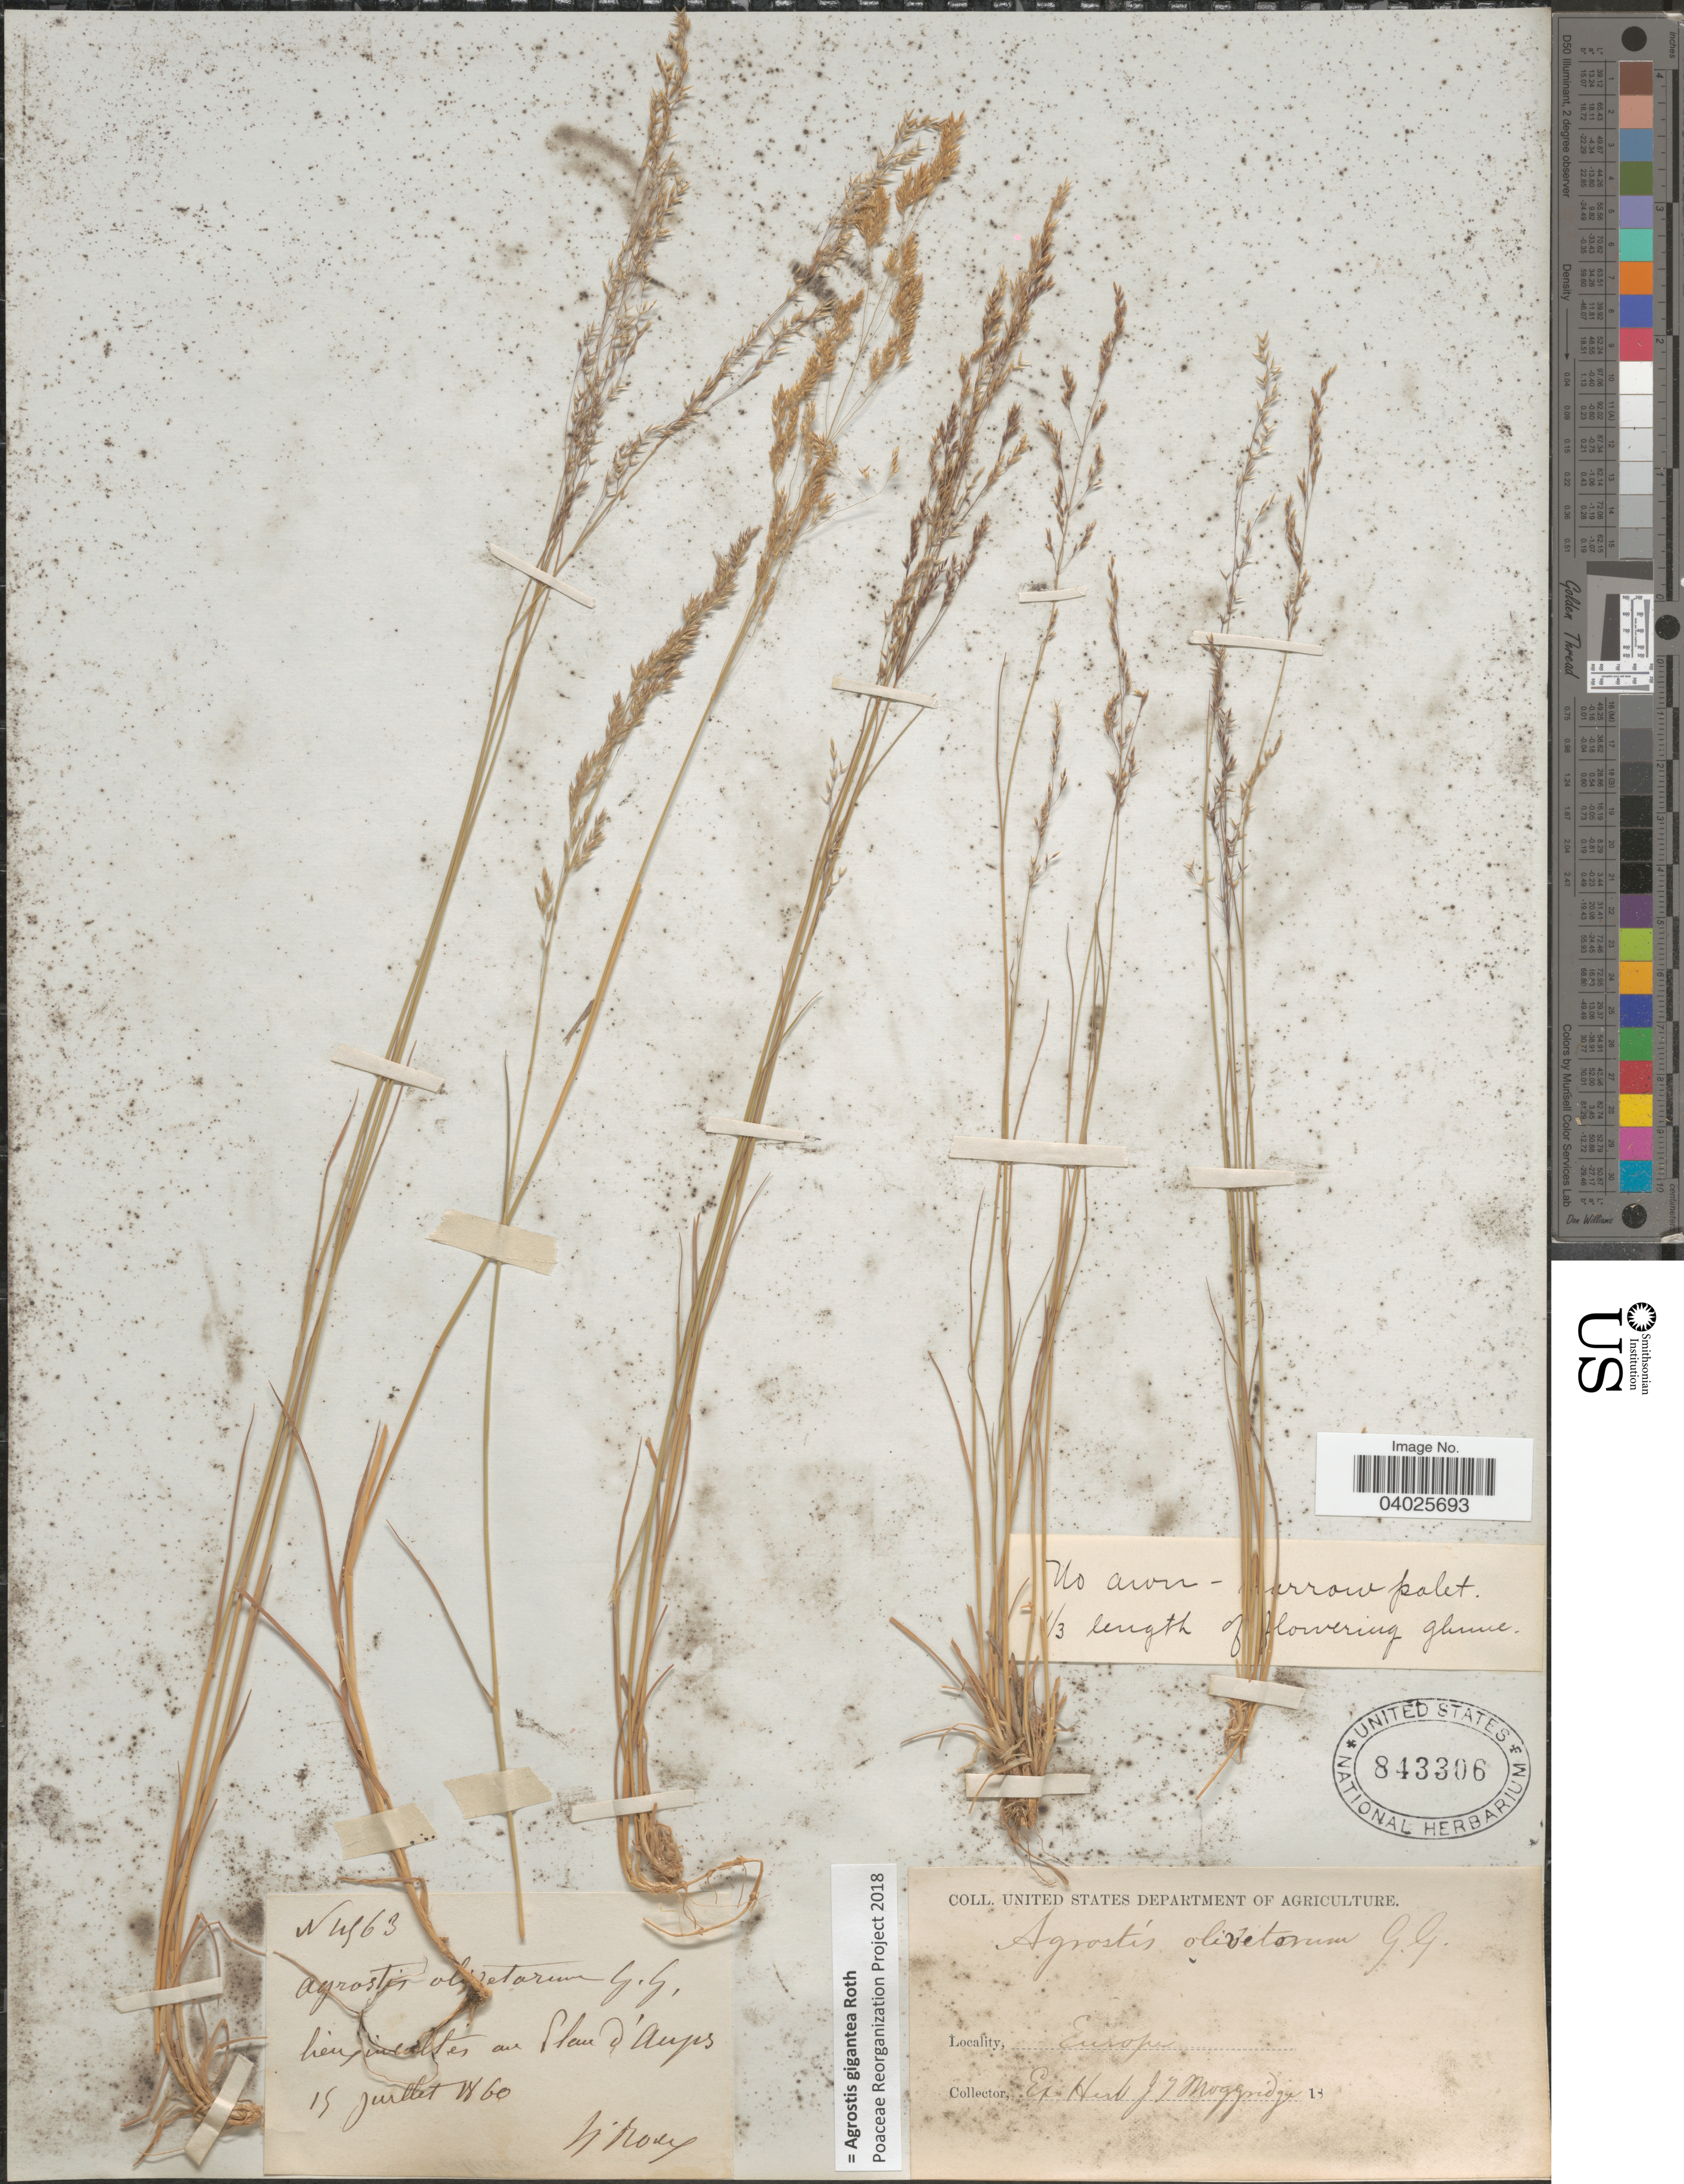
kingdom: Plantae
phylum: Tracheophyta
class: Liliopsida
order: Poales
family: Poaceae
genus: Agrostis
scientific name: Agrostis gigantea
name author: Roth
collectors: -. le Roux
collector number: W4563*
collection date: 1860-07-15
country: France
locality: Europe. [illegible text] au Elau d'Aups.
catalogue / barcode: US 843306